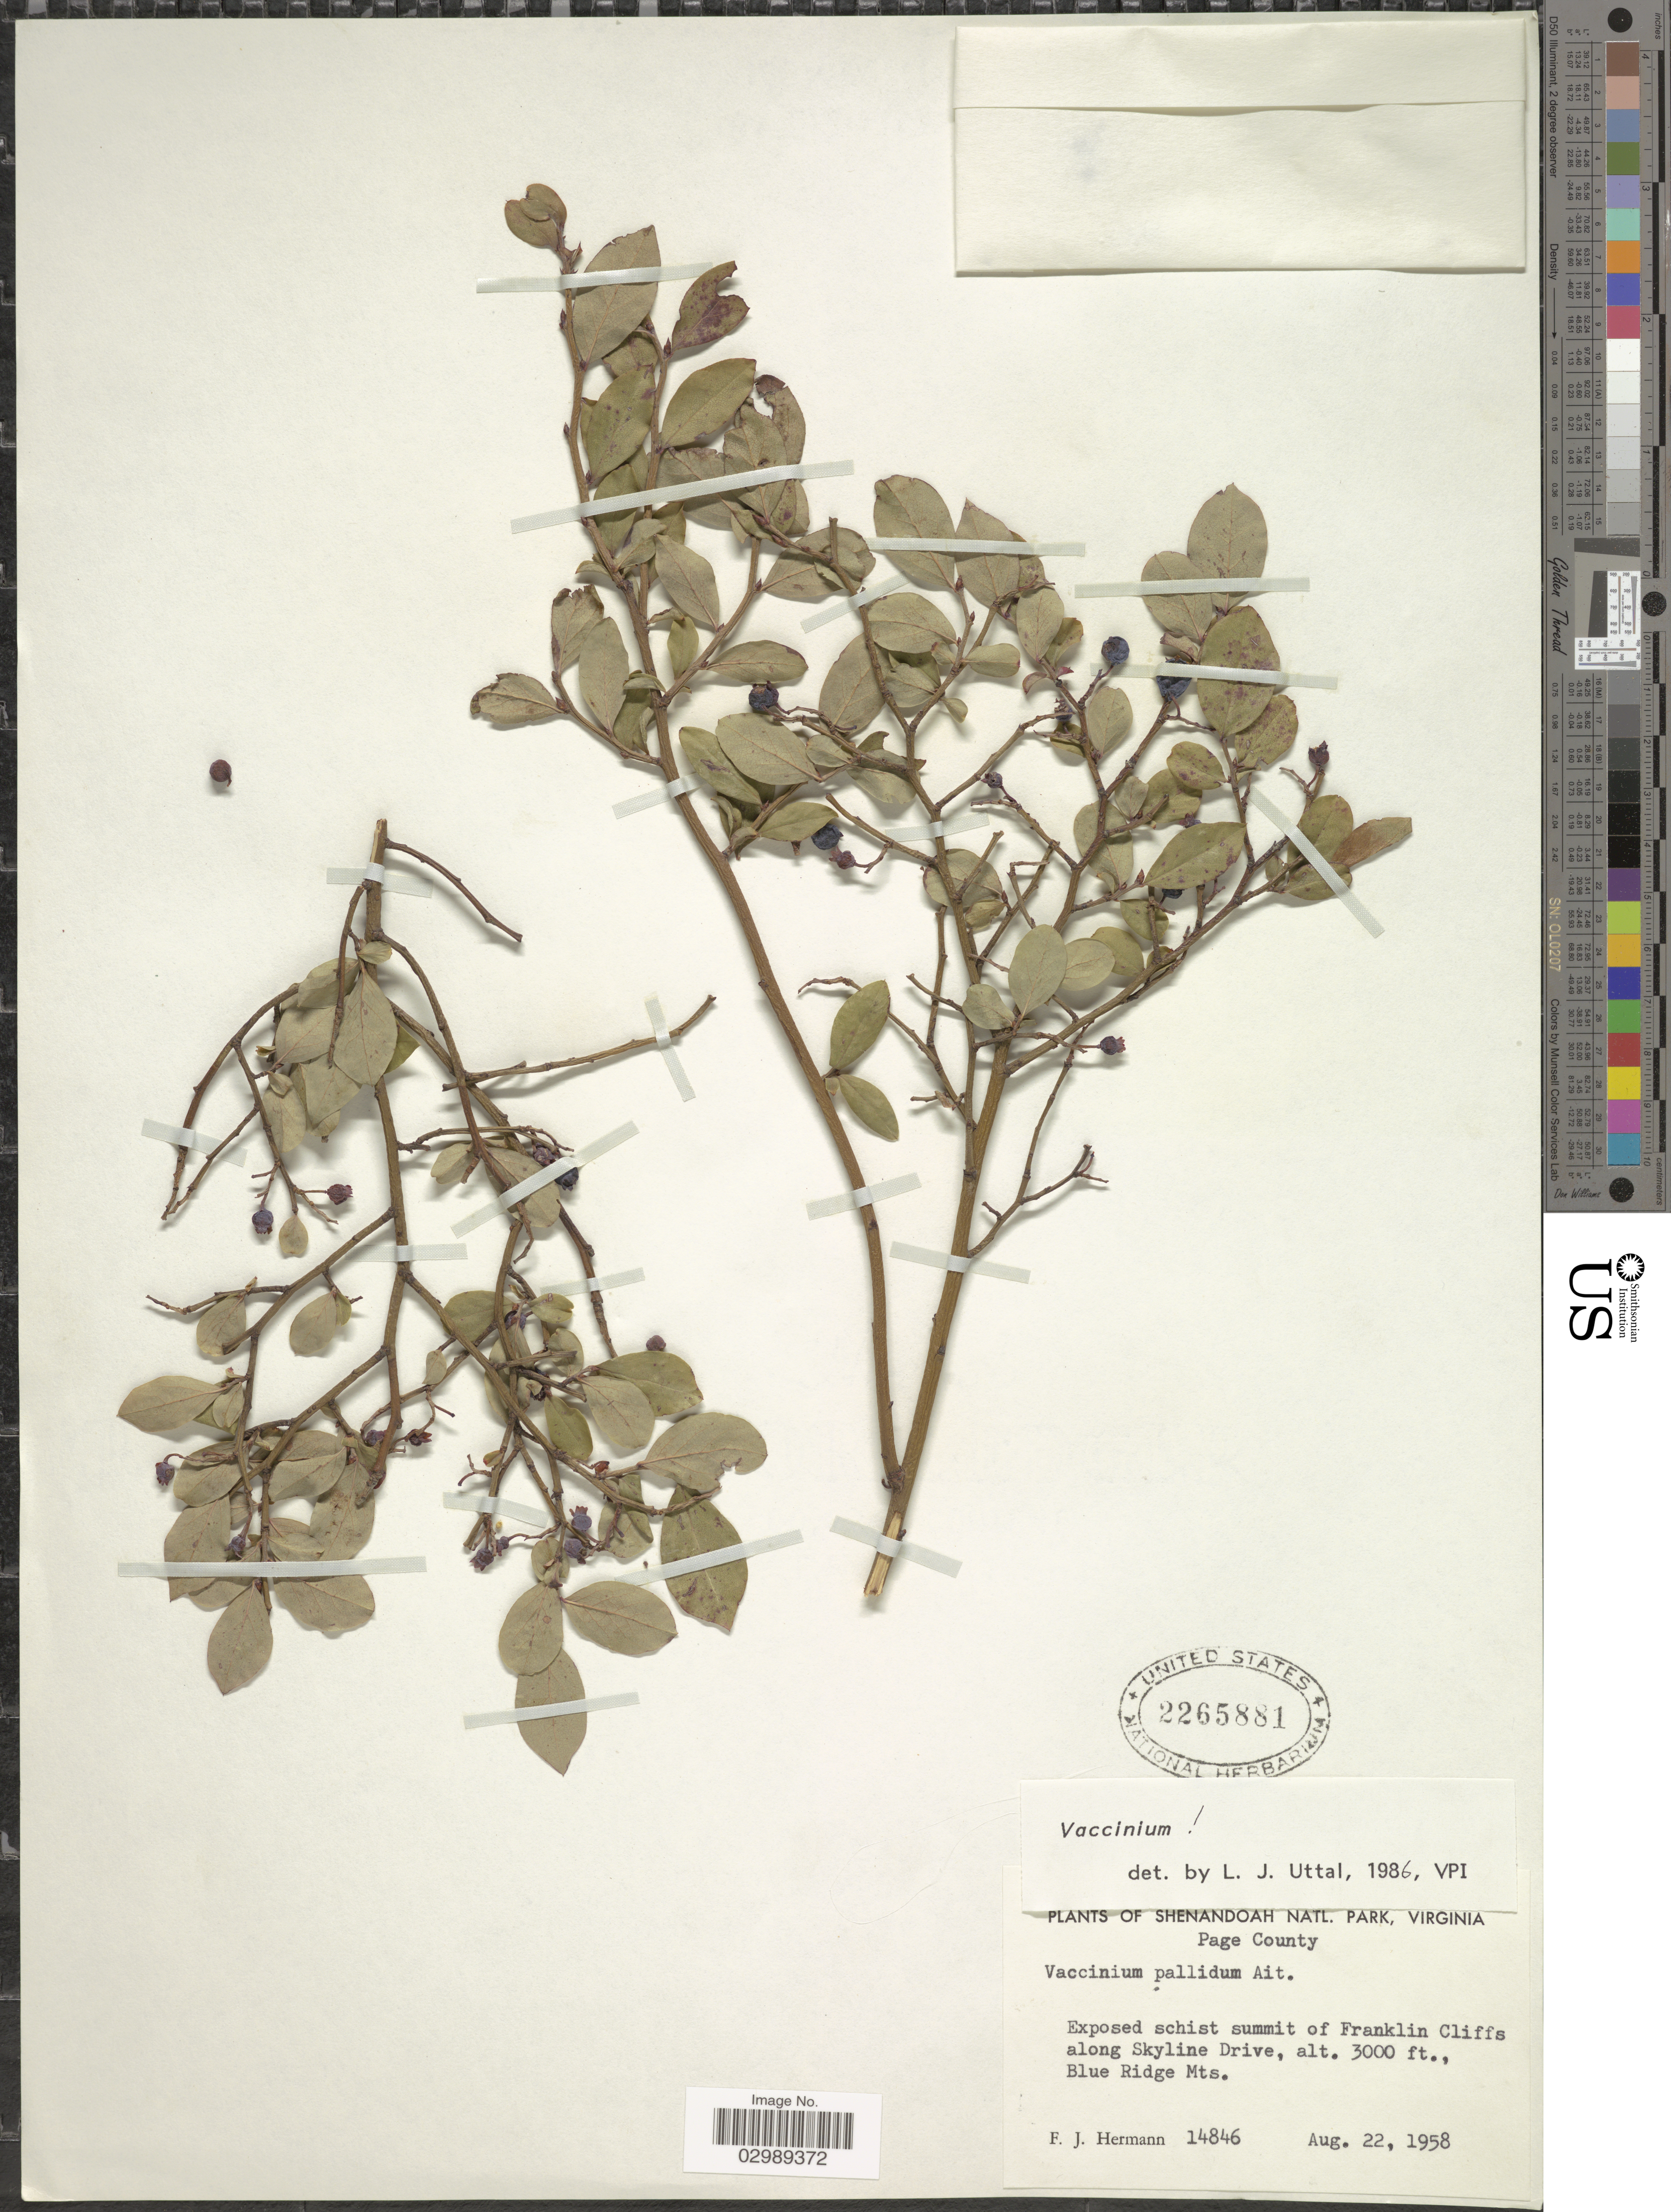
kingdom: Plantae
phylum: Tracheophyta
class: Magnoliopsida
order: Ericales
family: Ericaceae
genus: Vaccinium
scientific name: Vaccinium pallidum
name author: Aiton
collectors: F. J. Hermann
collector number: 14846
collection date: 1958-08-22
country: United States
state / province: Virginia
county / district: Page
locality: Shenandoah Natl. Park, Page County, Exposed schist summit of Franklin Cliffs along Skyline Drive, Blue Ridge Mts.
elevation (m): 914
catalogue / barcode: US 2265881